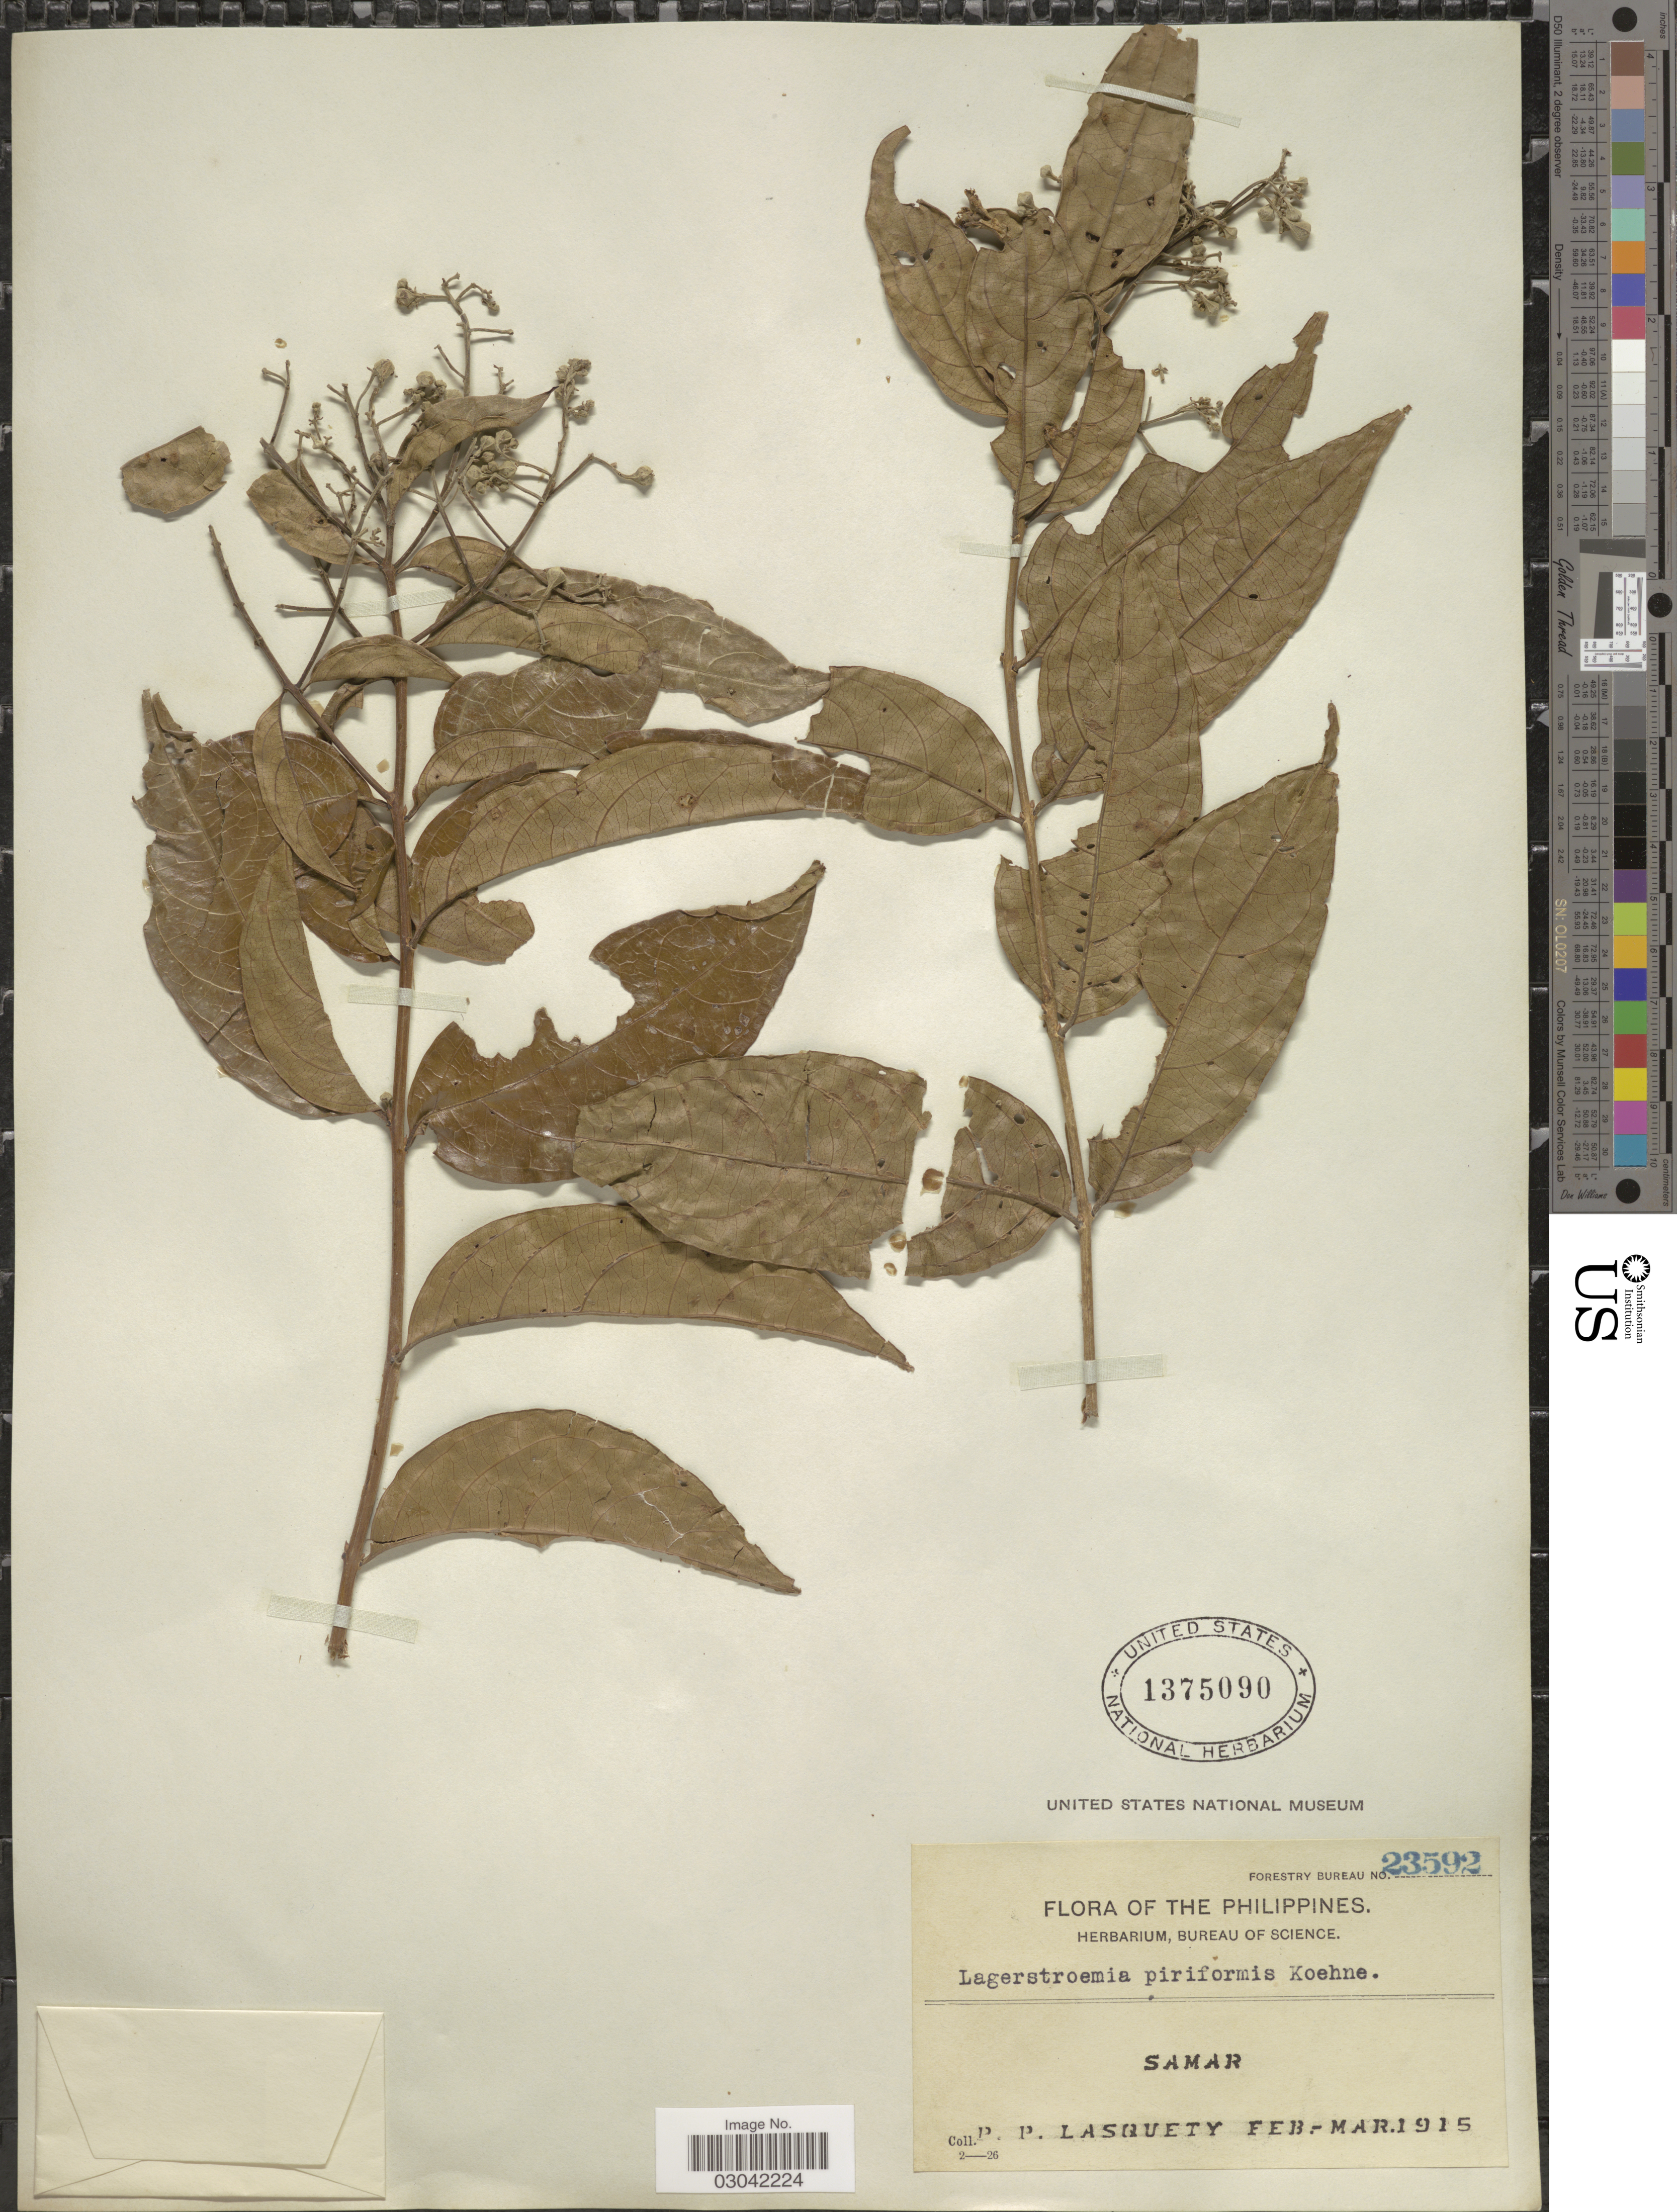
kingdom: Plantae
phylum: Tracheophyta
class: Magnoliopsida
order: Myrtales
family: Lythraceae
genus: Lagerstroemia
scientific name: Lagerstroemia speciosa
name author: (L.) Pers.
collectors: P. Lasquety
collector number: Forestry Bureau 23592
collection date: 1915-02/1915-03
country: Philippines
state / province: Eastern Visayas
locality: Samar.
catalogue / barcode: US 1375090